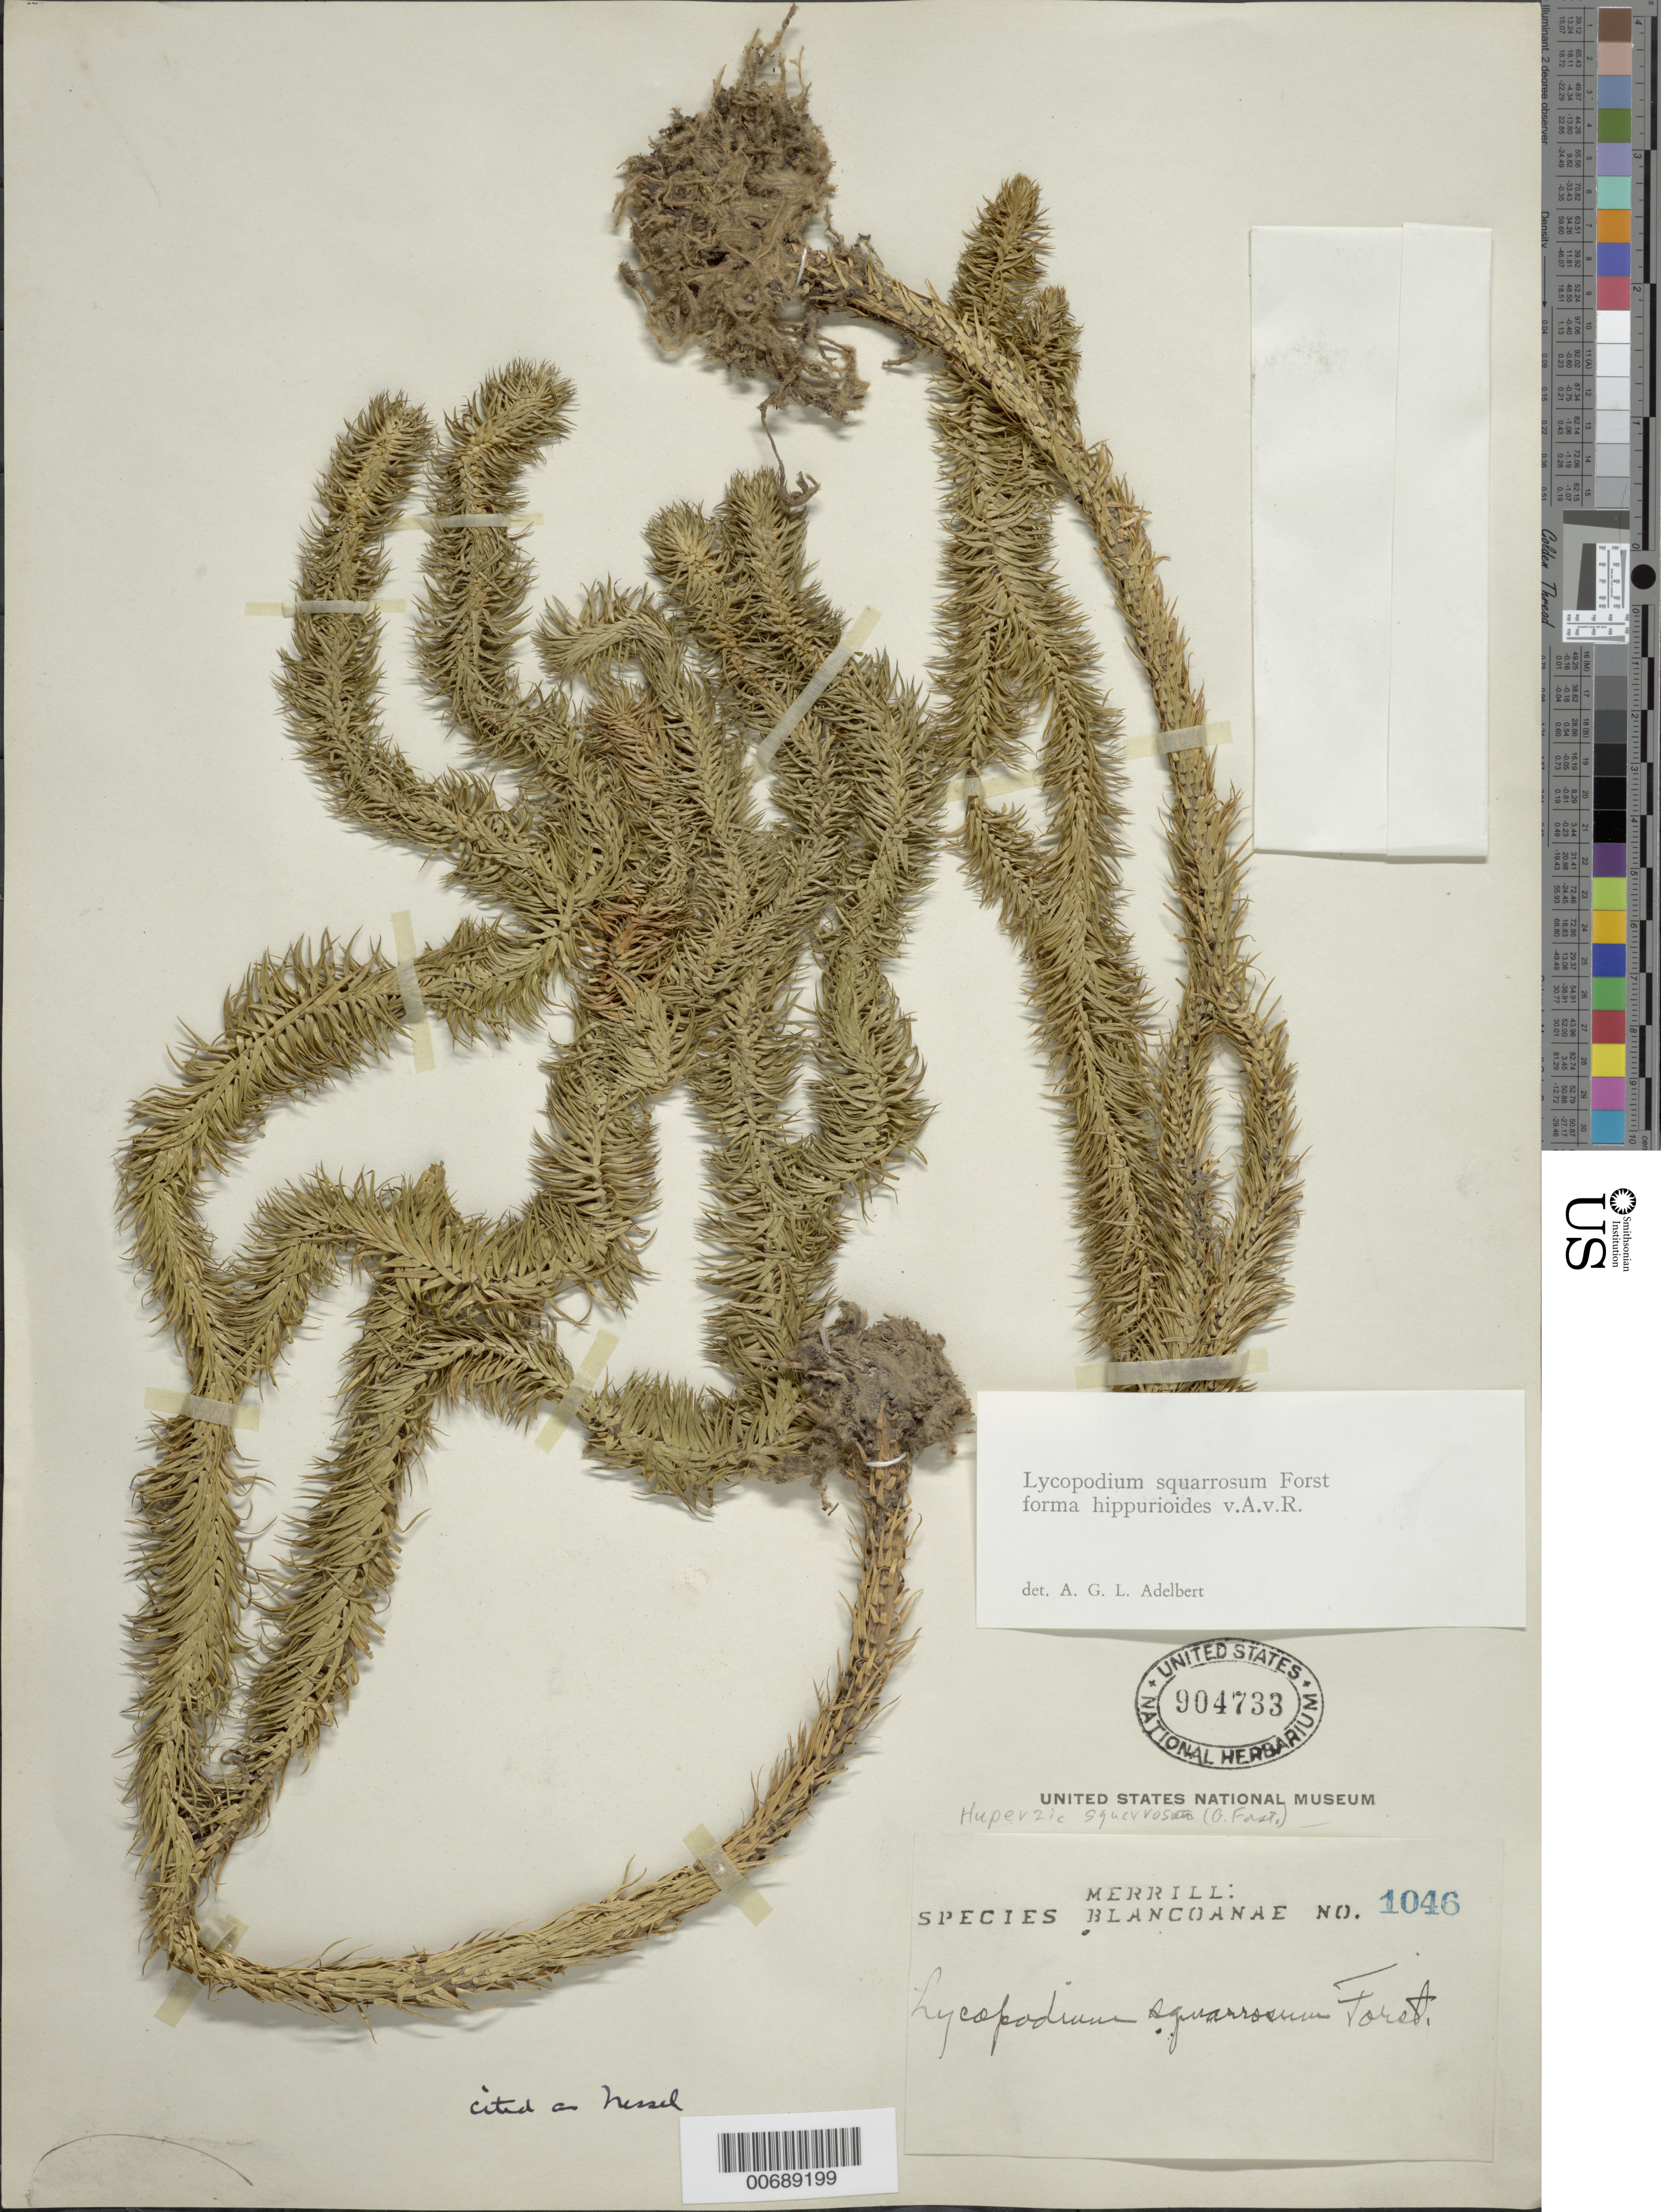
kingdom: Plantae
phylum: Tracheophyta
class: Lycopodiopsida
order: Lycopodiales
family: Lycopodiaceae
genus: Phlegmariurus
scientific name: Phlegmariurus squarrosus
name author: (G. Forst.) Á. Löve & D. Löve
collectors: E. D. Merrill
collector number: Sp. Blancoan. 1046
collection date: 1916-10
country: Philippines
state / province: Cordillera (Administrative Region)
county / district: Benguet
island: Luzon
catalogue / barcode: US 904733